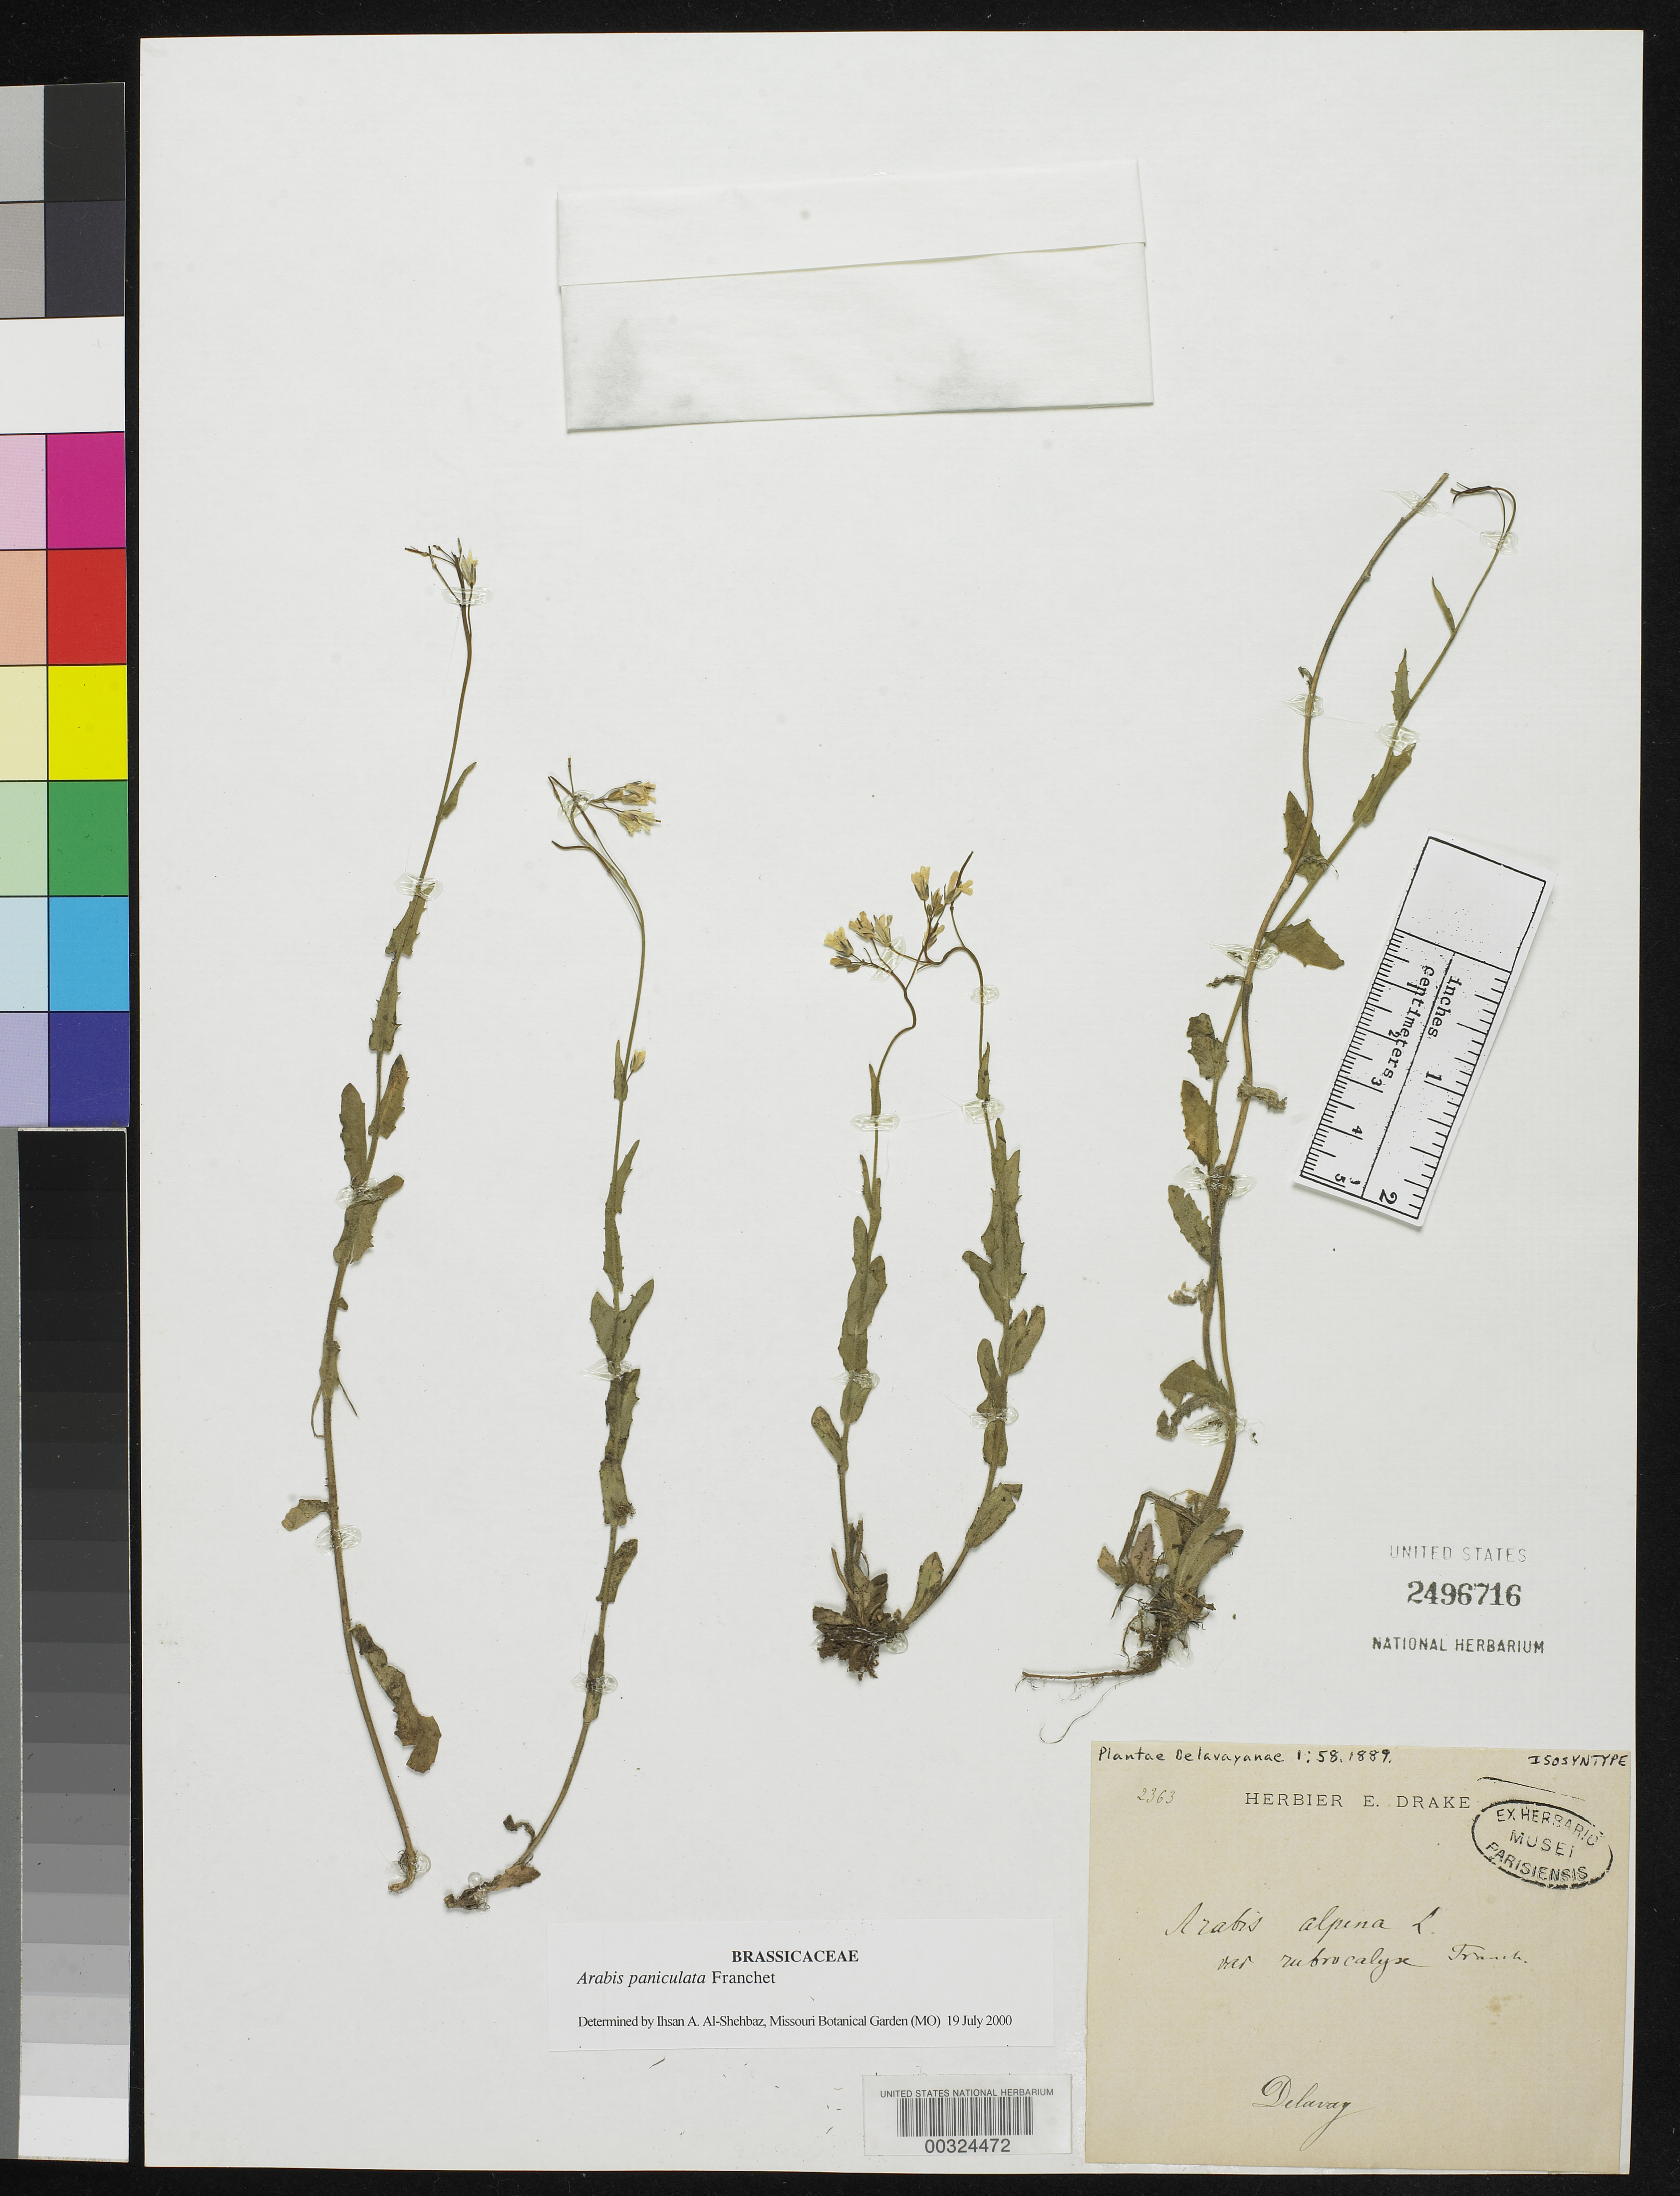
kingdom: Plantae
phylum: Tracheophyta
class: Magnoliopsida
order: Brassicales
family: Brassicaceae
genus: Arabis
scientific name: Arabis alpina var. rubrocalyx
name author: Franch.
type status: Isosyntype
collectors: P. Delavay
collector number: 2363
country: China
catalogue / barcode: US 2496716